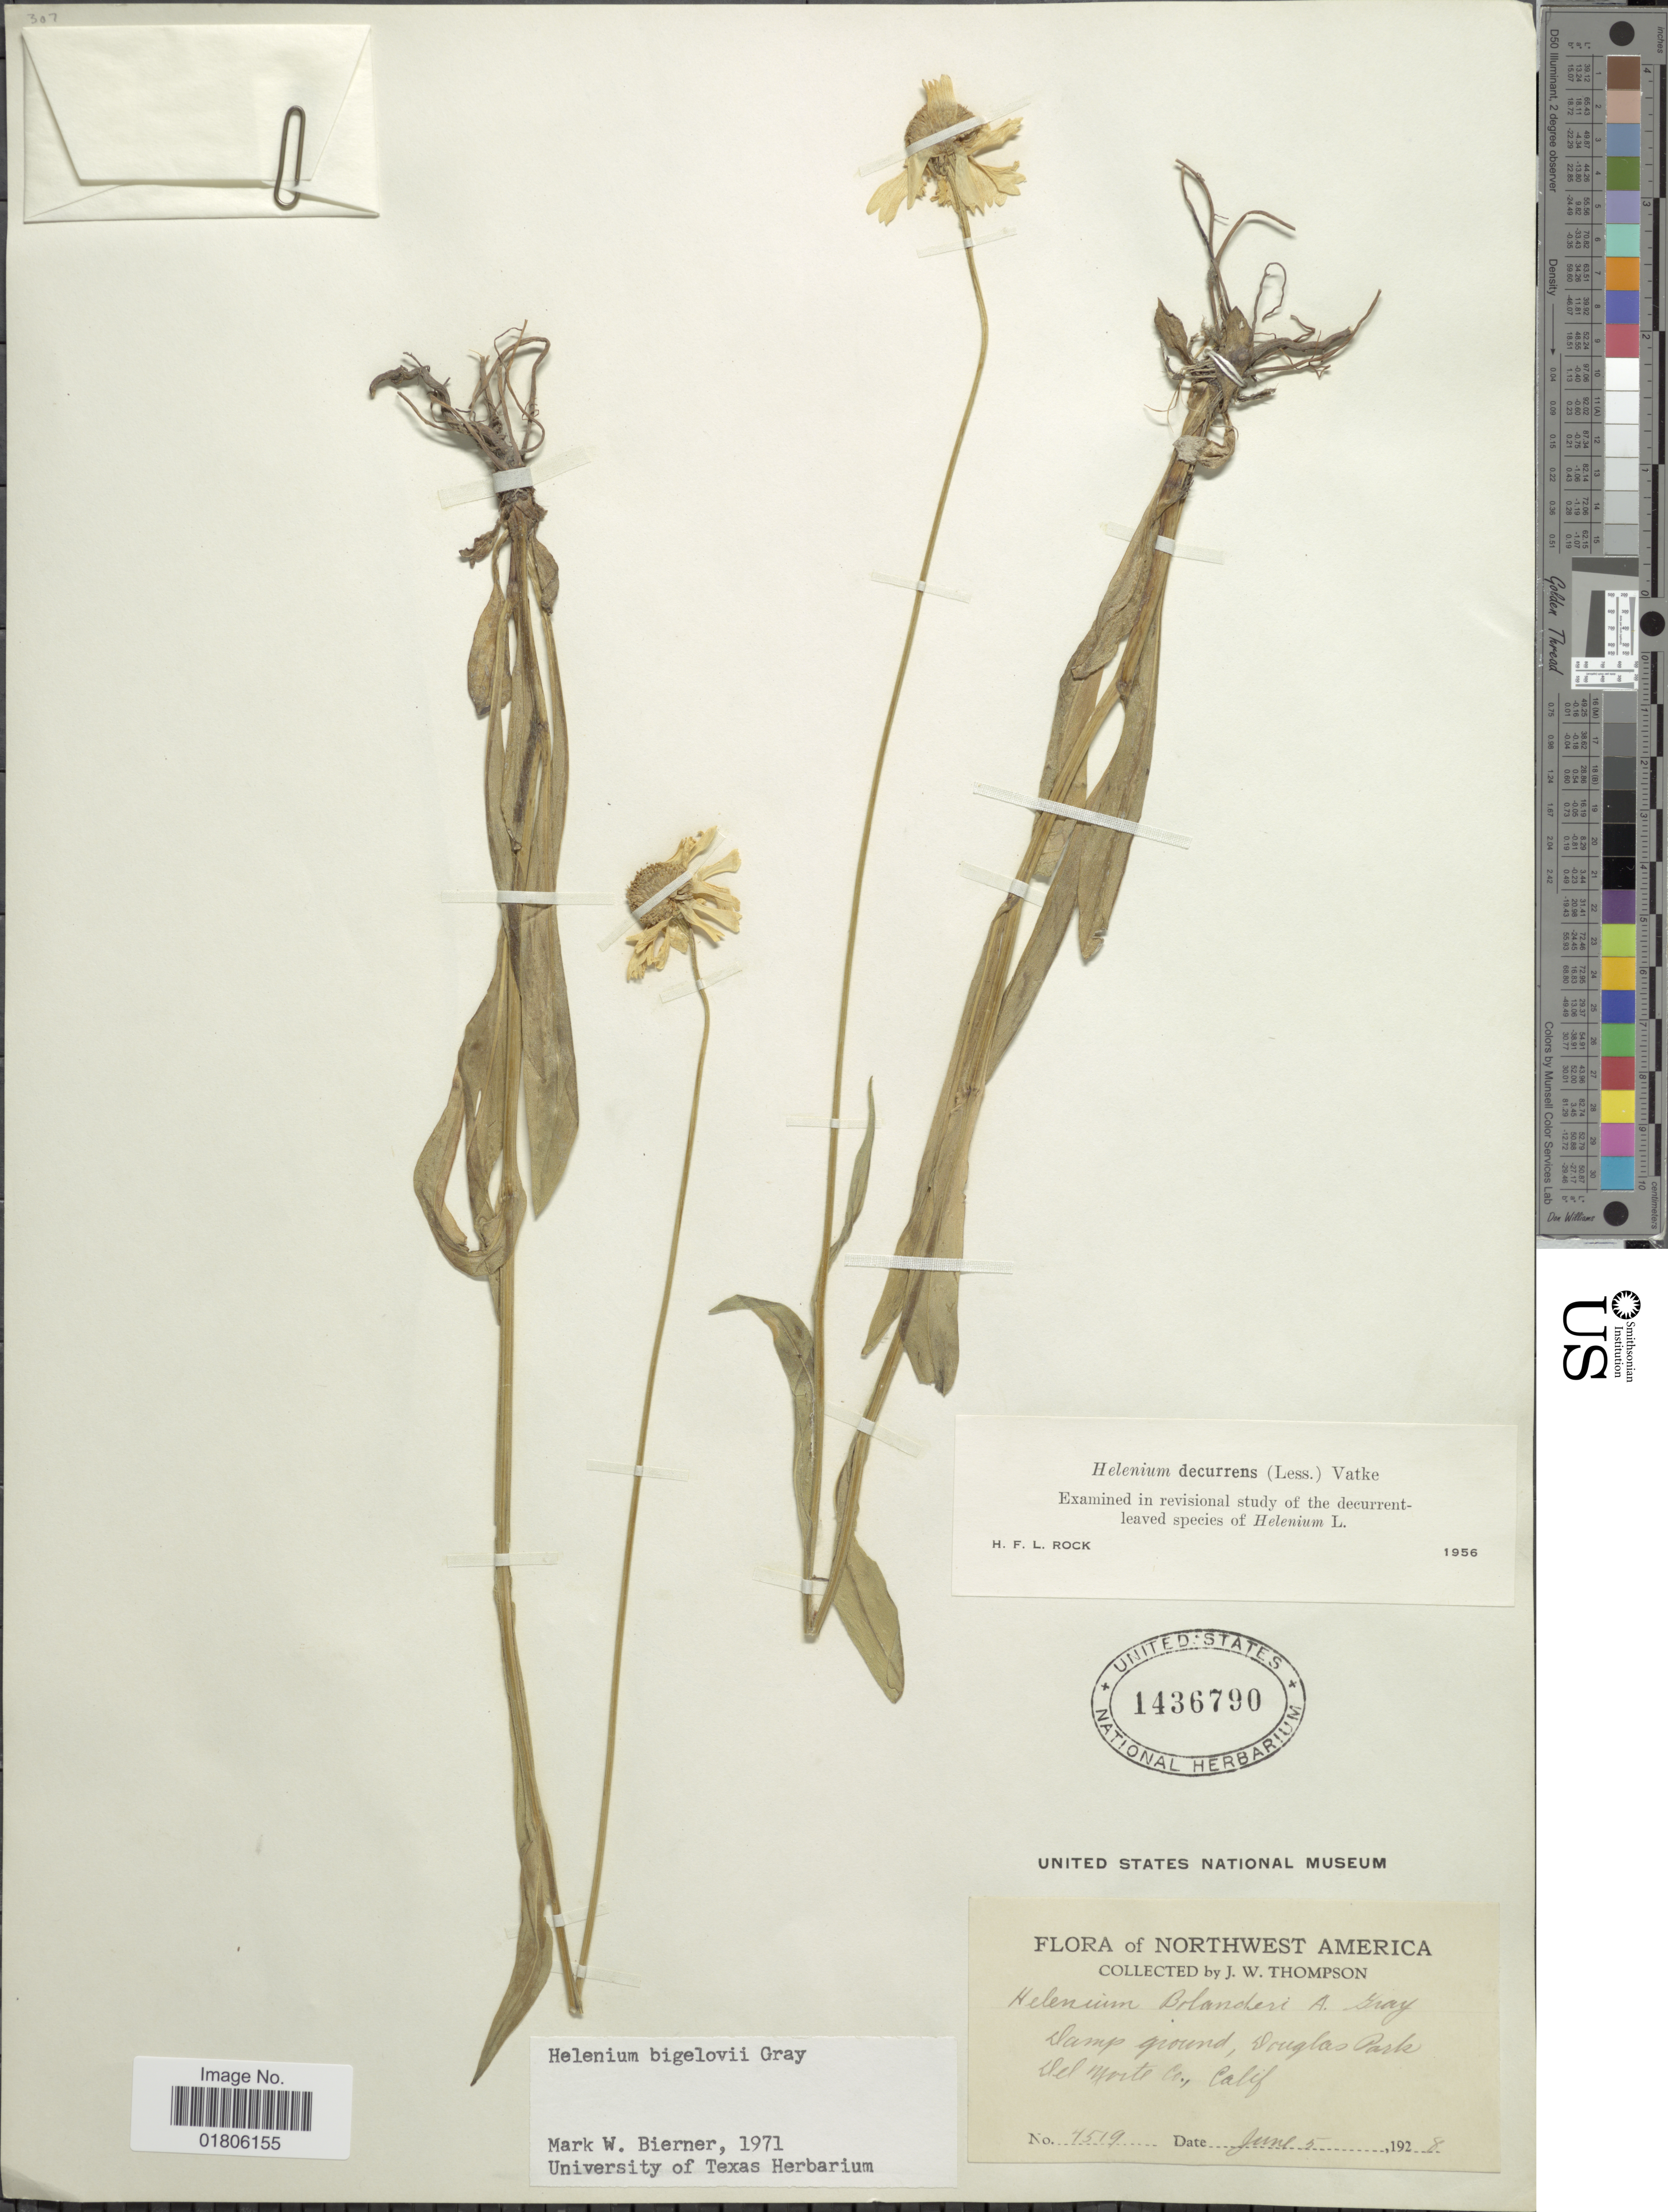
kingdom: Plantae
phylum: Tracheophyta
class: Magnoliopsida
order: Asterales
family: Asteraceae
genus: Helenium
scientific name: Helenium bigelovii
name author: A. Gray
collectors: J. W. Thompson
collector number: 4519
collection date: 1928-06-05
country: United States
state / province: California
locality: Douglas Park, Del Monte Co. Northwest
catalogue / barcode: US 1436790